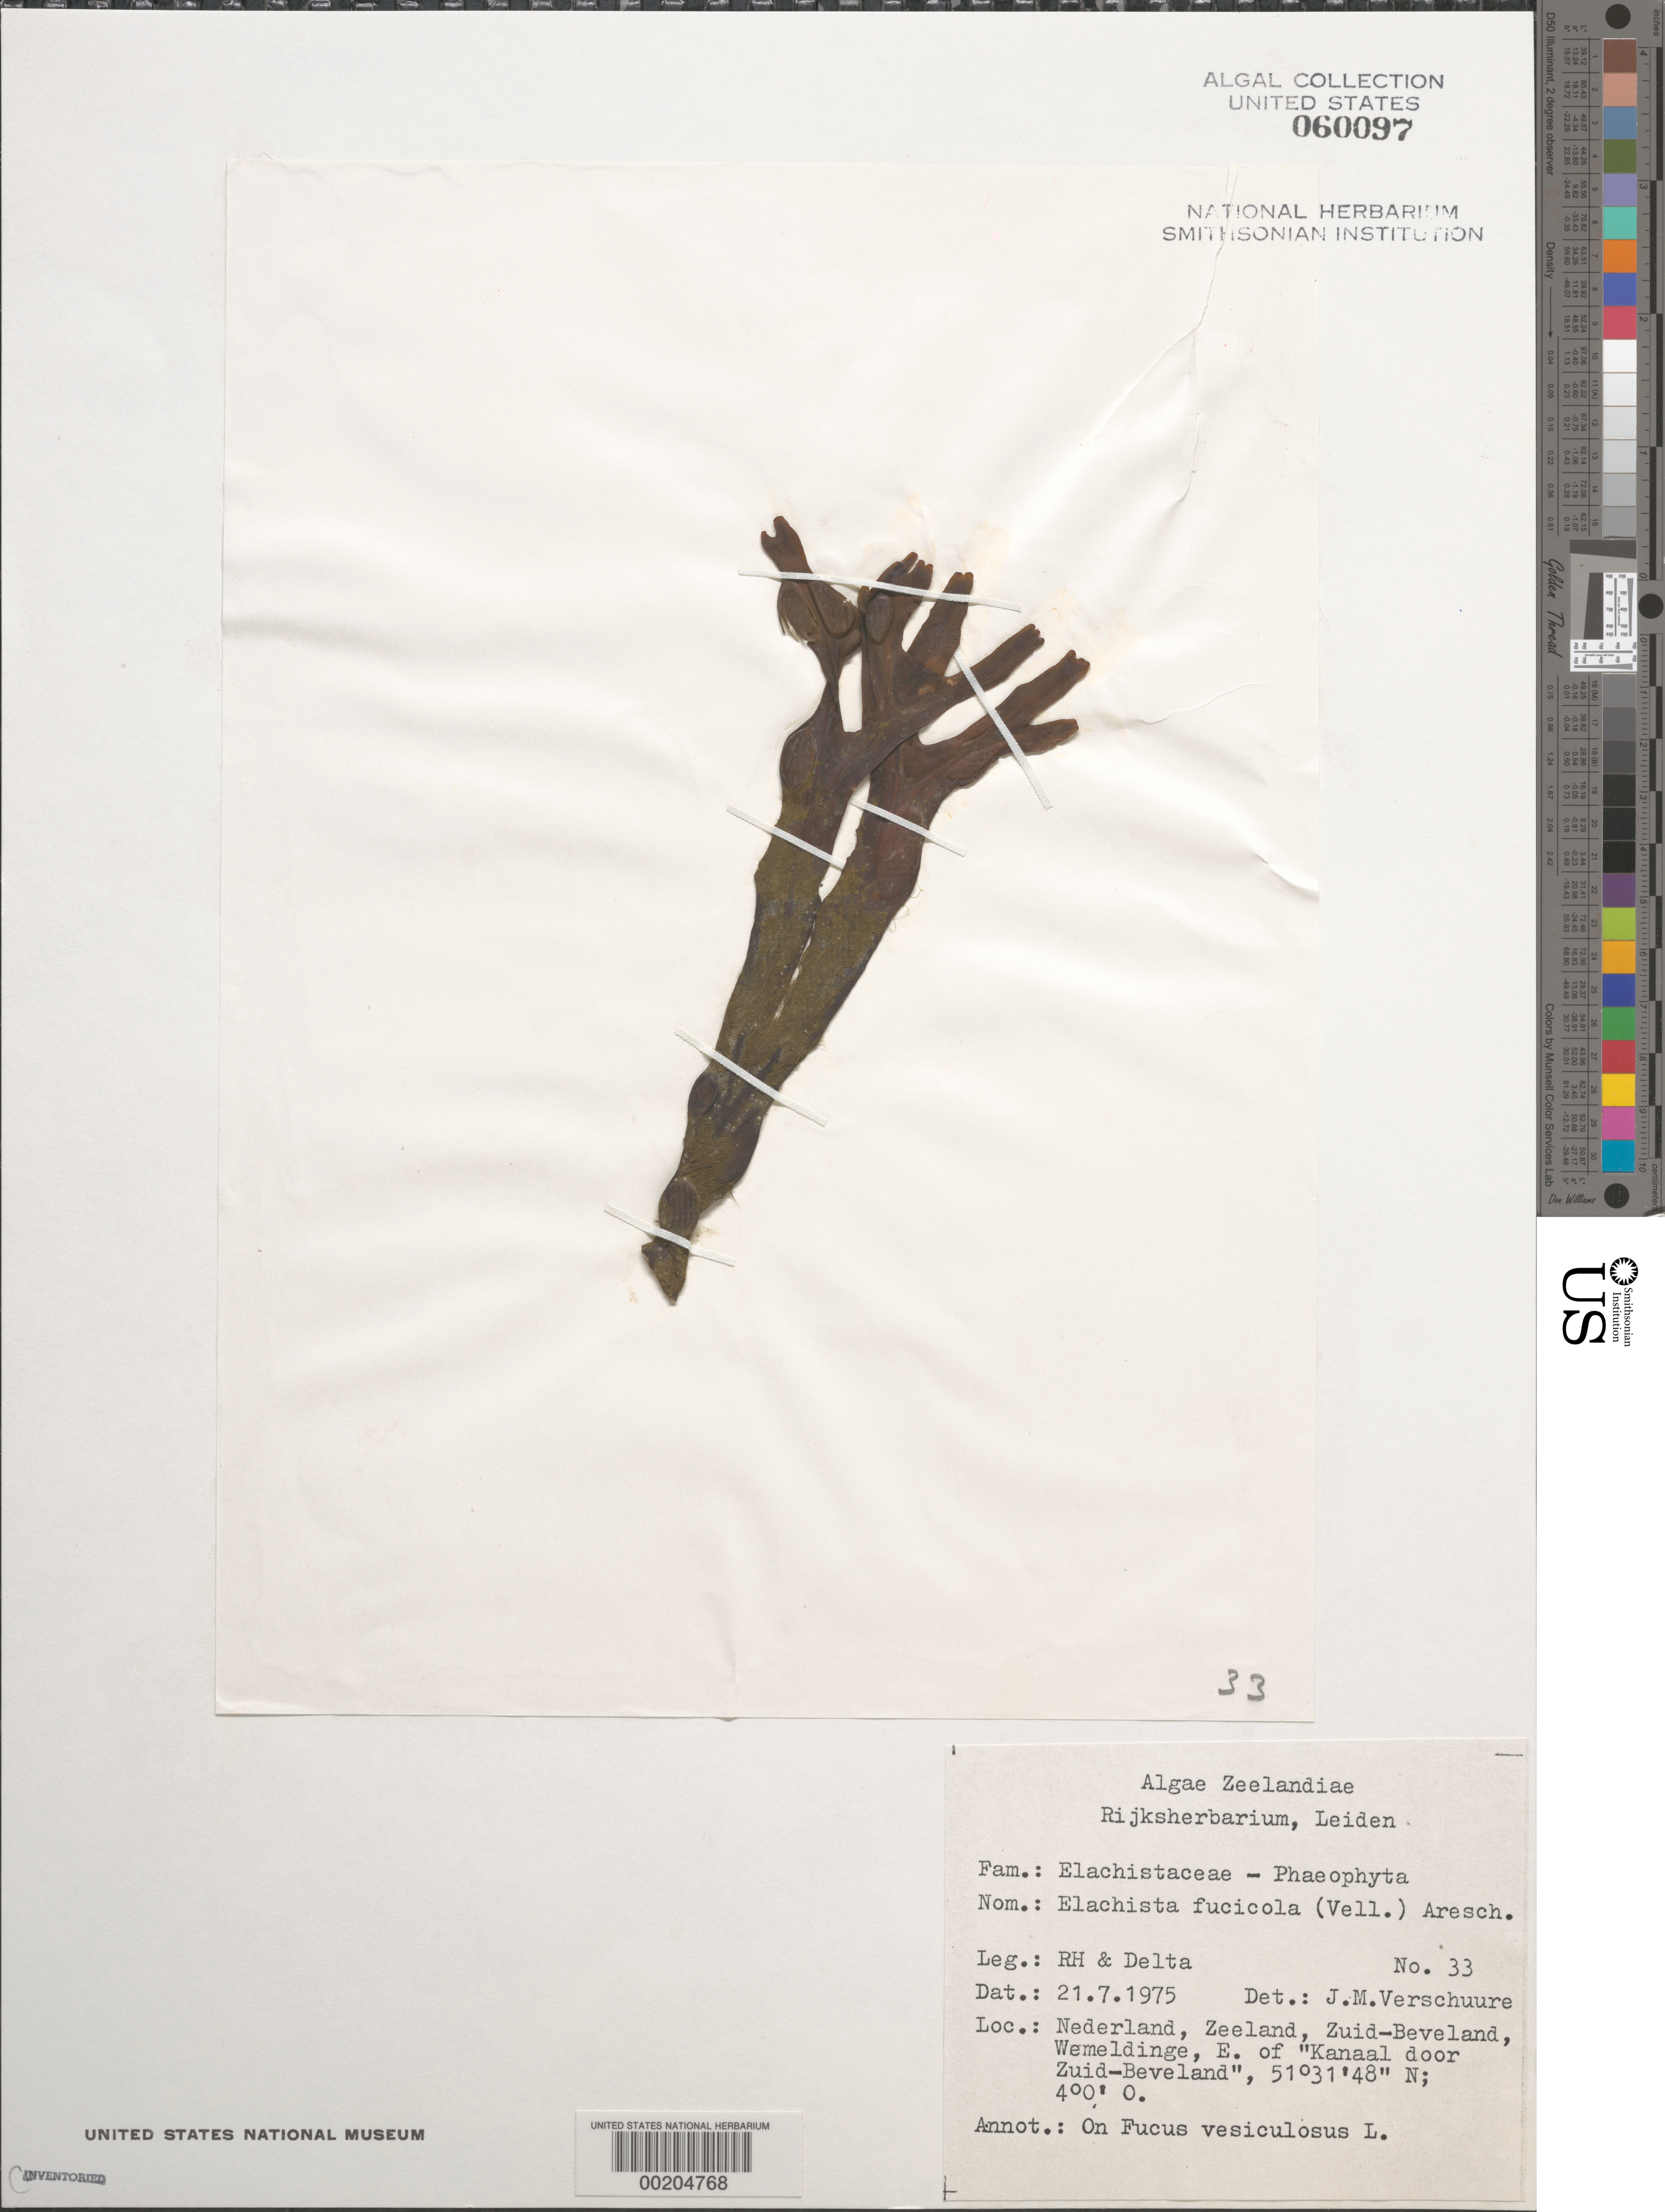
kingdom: Chromista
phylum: Ochrophyta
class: Phaeophyceae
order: Ectocarpales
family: Chordariaceae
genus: Elachista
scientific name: Elachista fucicola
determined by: Verschuure, J. M.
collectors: R.H. & Delta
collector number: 3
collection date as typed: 21 Jul 1975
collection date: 1975-07-21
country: Netherlands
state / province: Zeeland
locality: Zuid-beveland, wemeldinge, east of kanaal door zuid-beveland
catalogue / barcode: US 60097